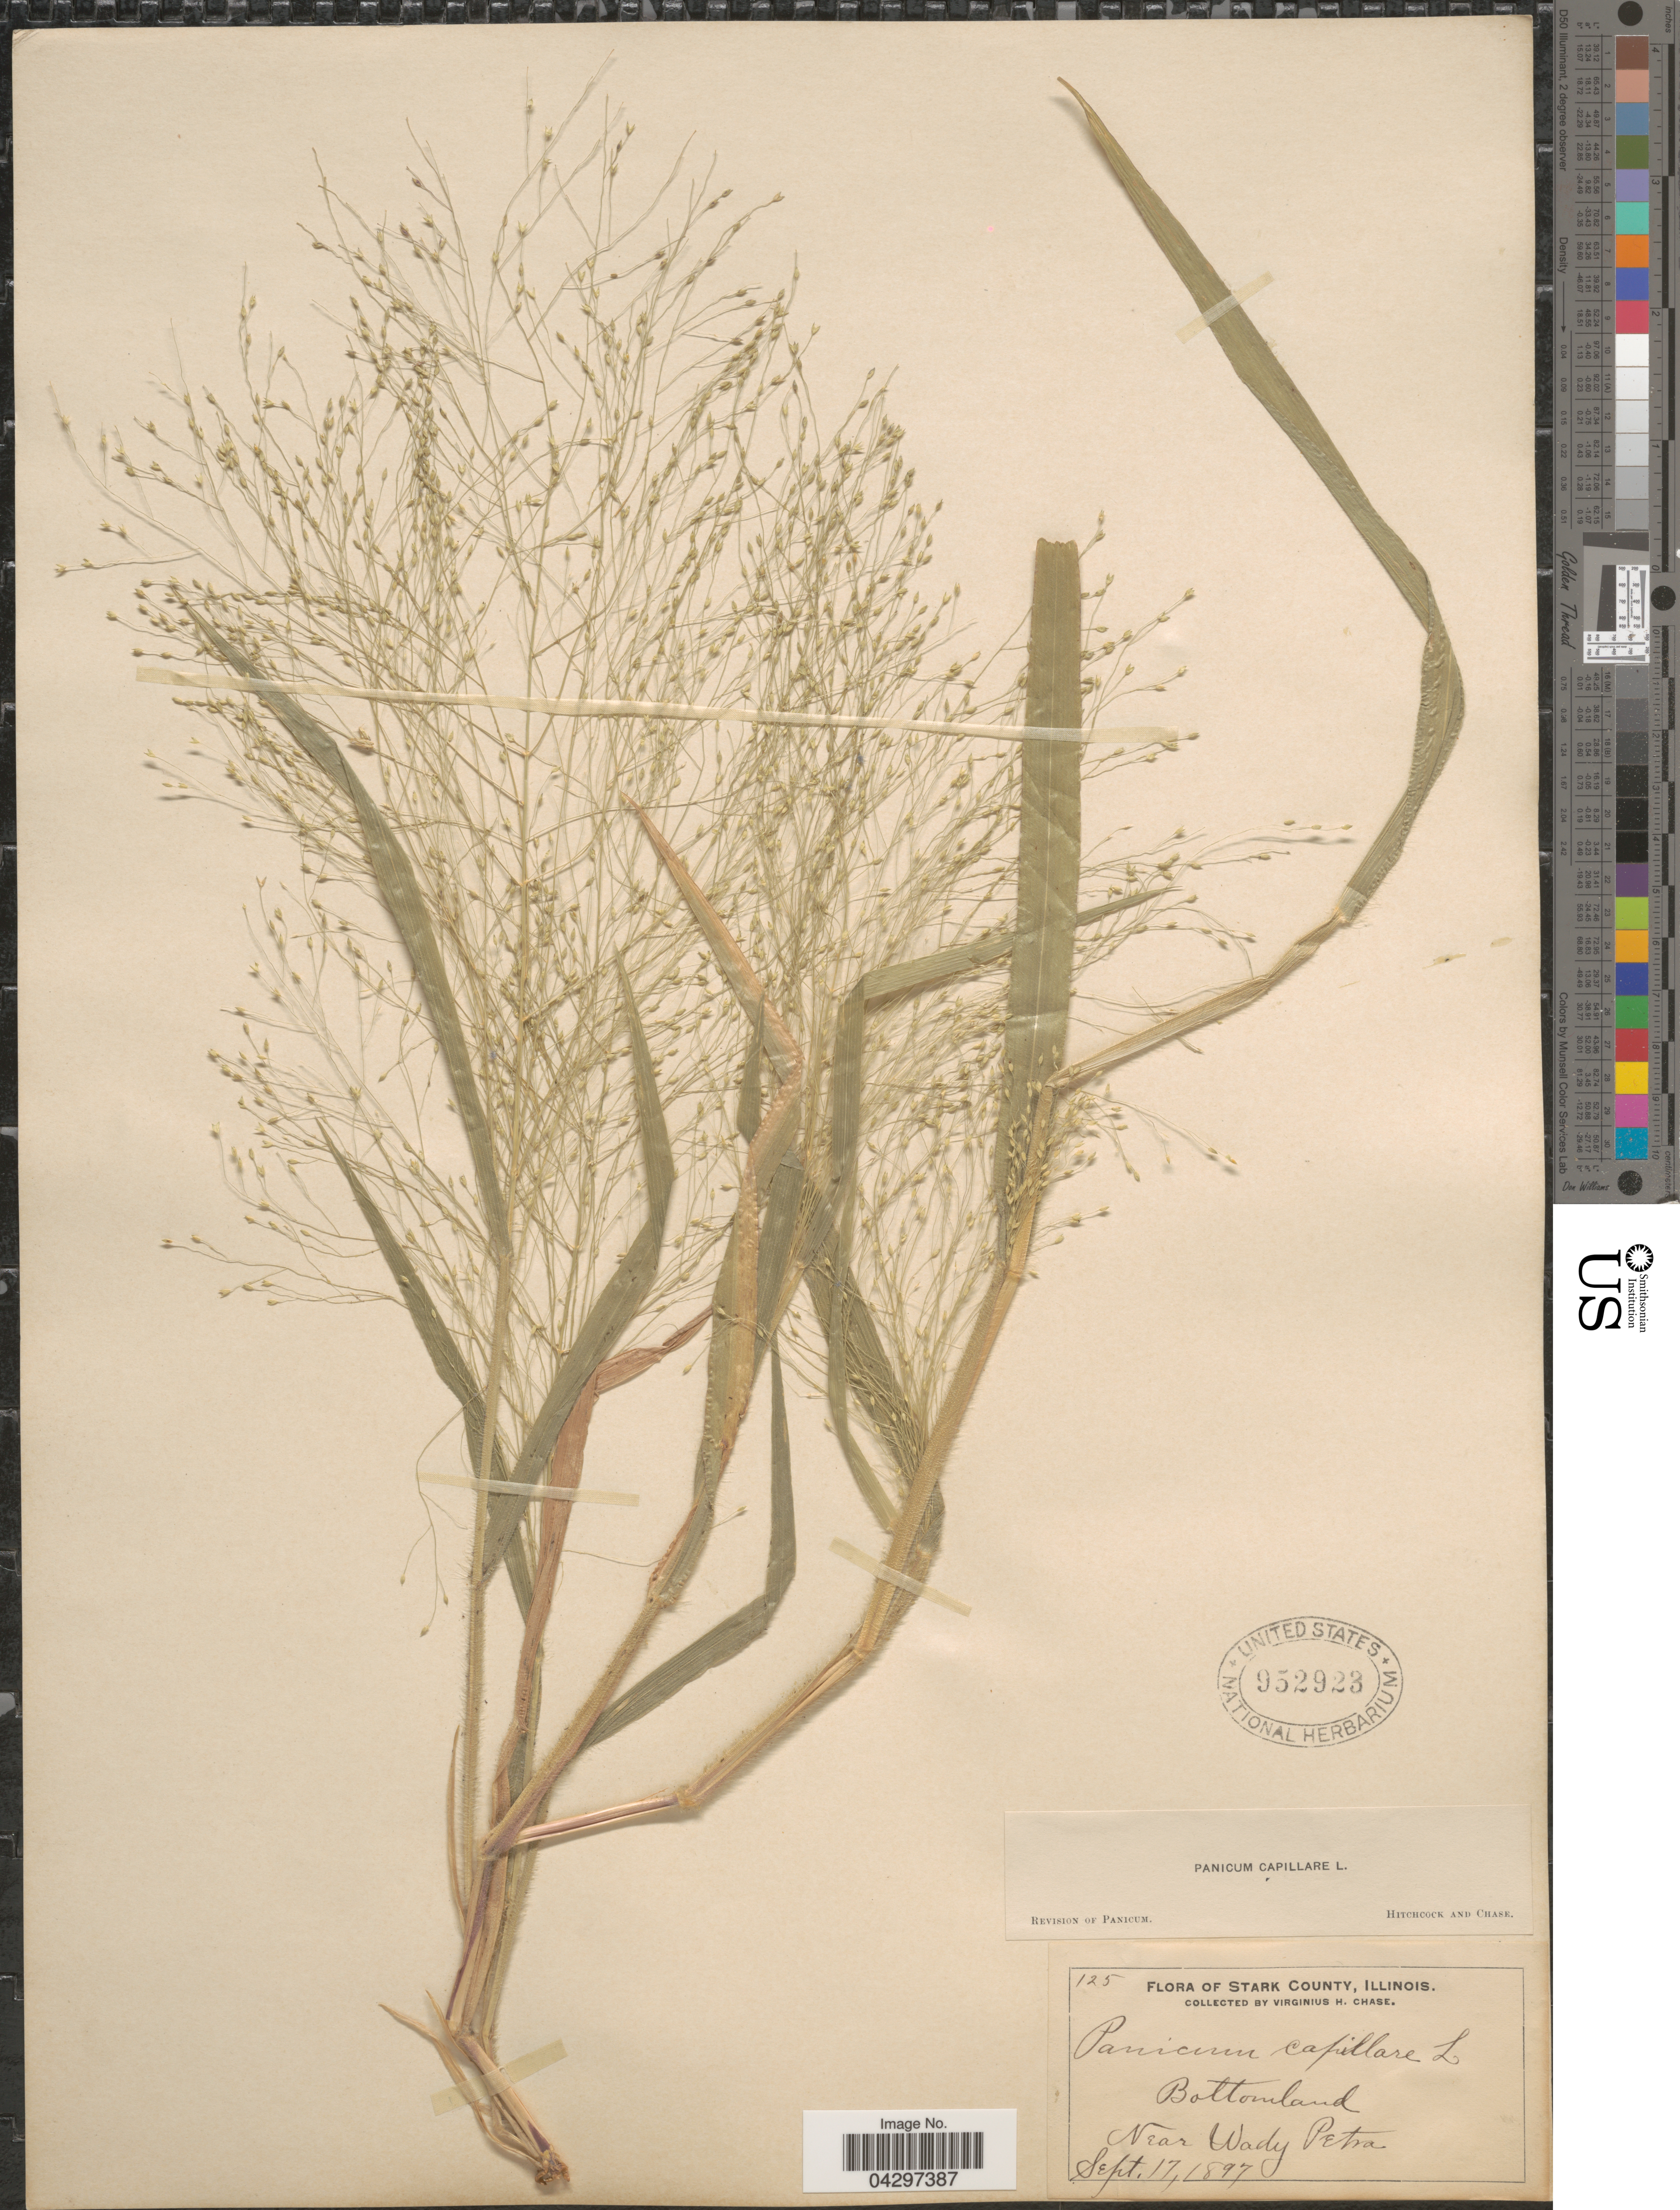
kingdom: Plantae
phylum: Tracheophyta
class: Liliopsida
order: Poales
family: Poaceae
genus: Panicum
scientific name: Panicum capillare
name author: L.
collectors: V. H. Chase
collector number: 125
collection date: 1897-09-17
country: United States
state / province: Illinois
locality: Stark County. Bottomland. Near Wady Petra.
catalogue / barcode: US 952923